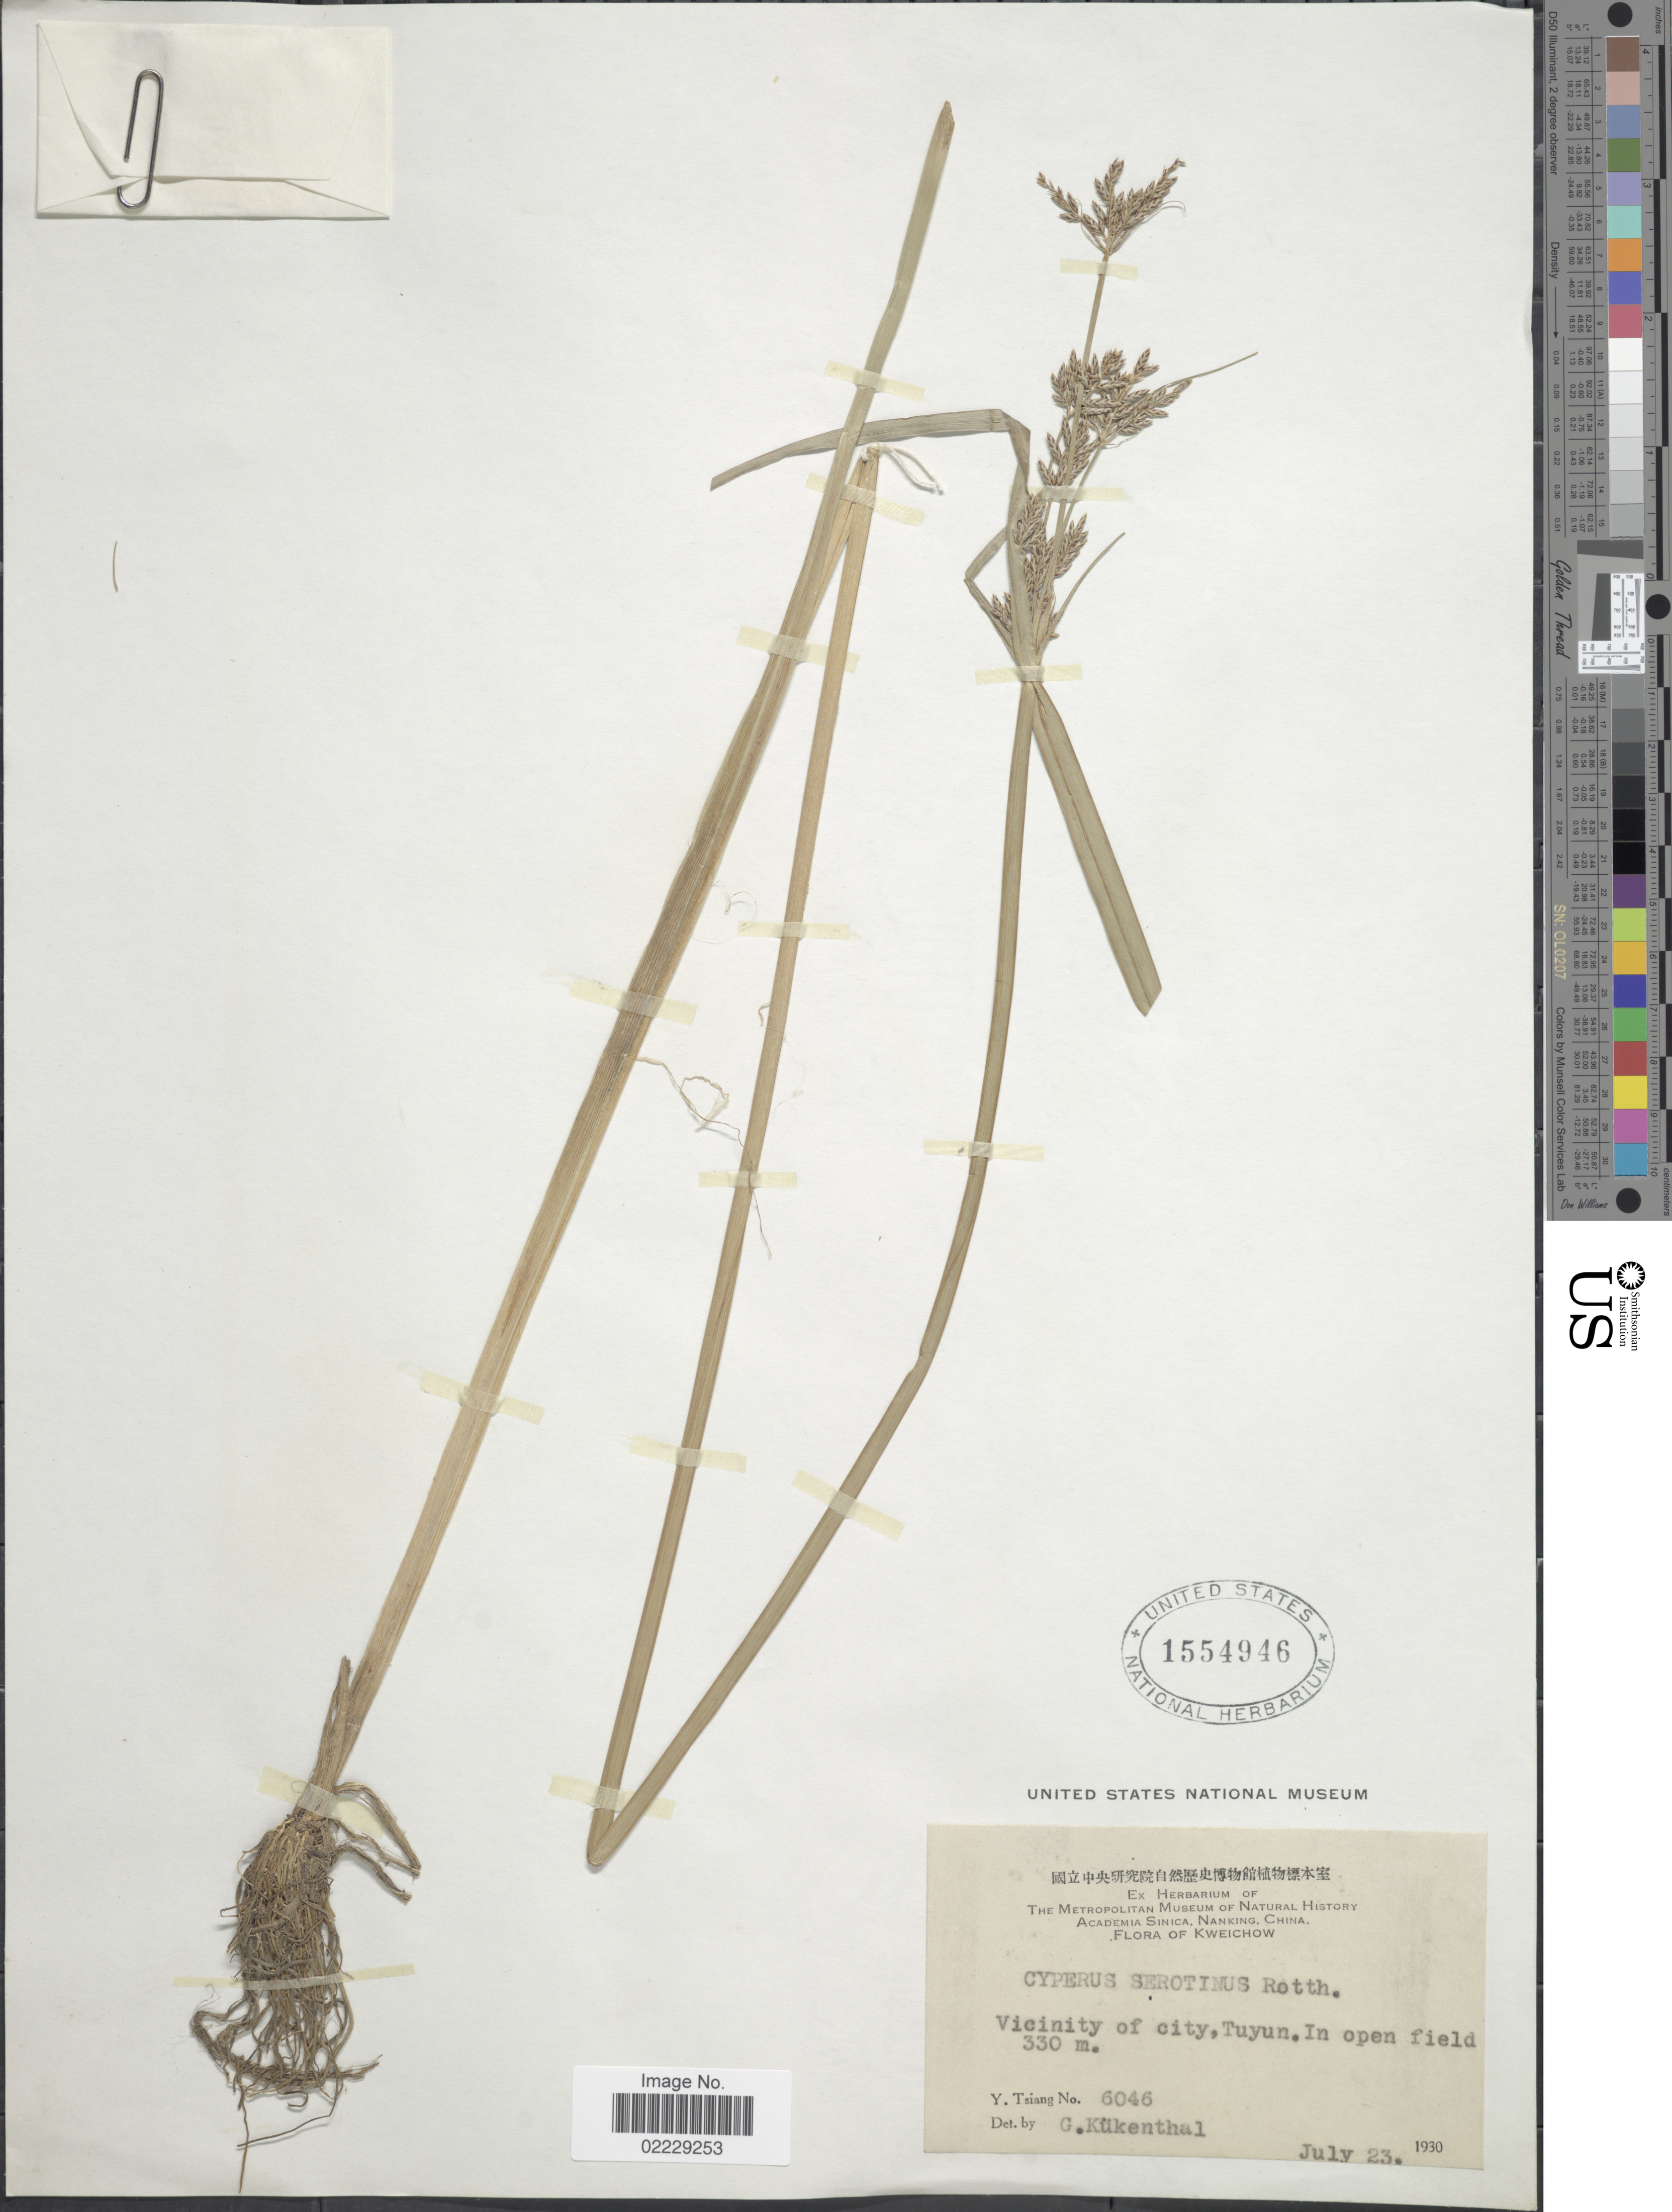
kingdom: Plantae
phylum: Tracheophyta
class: Liliopsida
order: Poales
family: Cyperaceae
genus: Cyperus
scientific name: Cyperus serotinus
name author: Rottb.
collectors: Y. Tsiang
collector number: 6046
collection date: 1930-07-23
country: China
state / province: Guizhou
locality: Kweichow, Vicinity of city, Tuyun, in open field.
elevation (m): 330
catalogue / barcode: US 1554946